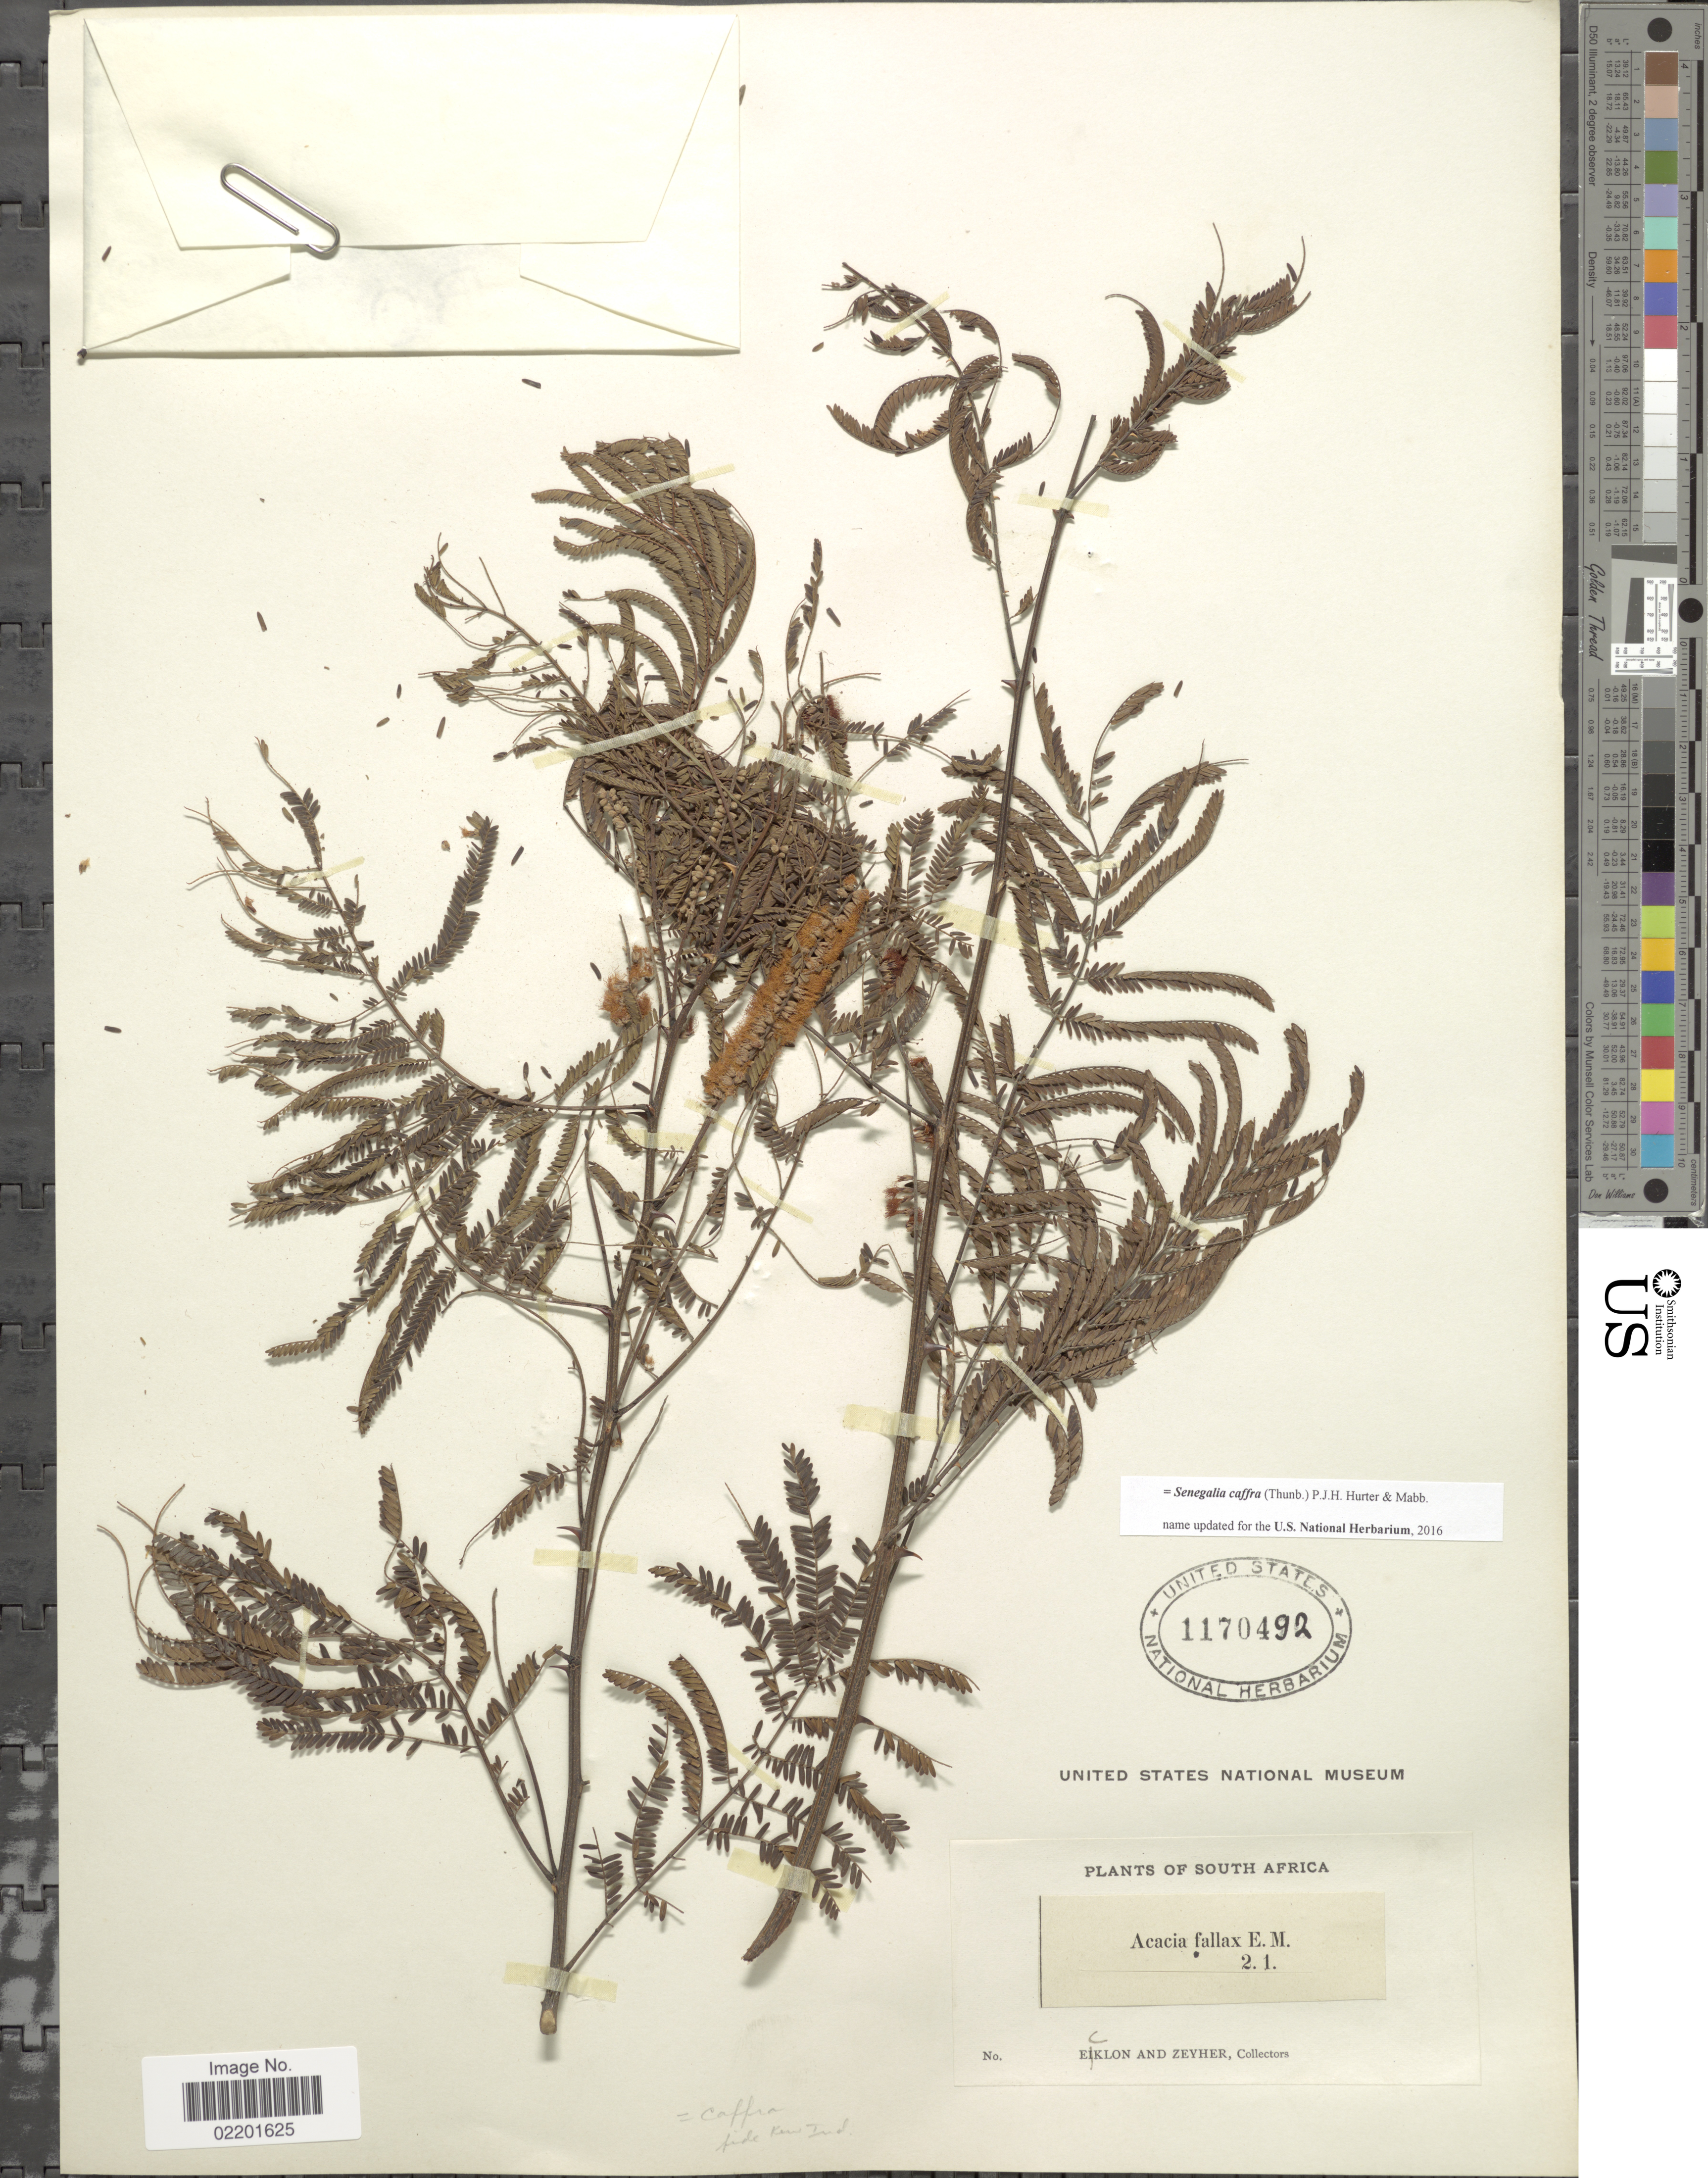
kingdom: Plantae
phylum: Tracheophyta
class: Magnoliopsida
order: Fabales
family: Fabaceae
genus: Senegalia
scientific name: Senegalia caffra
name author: (Thunb.) P.J.H. Hurter & Mabb.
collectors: -. Ecklon & -. Zeyher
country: South Africa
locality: South Africa.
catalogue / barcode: US 1170492